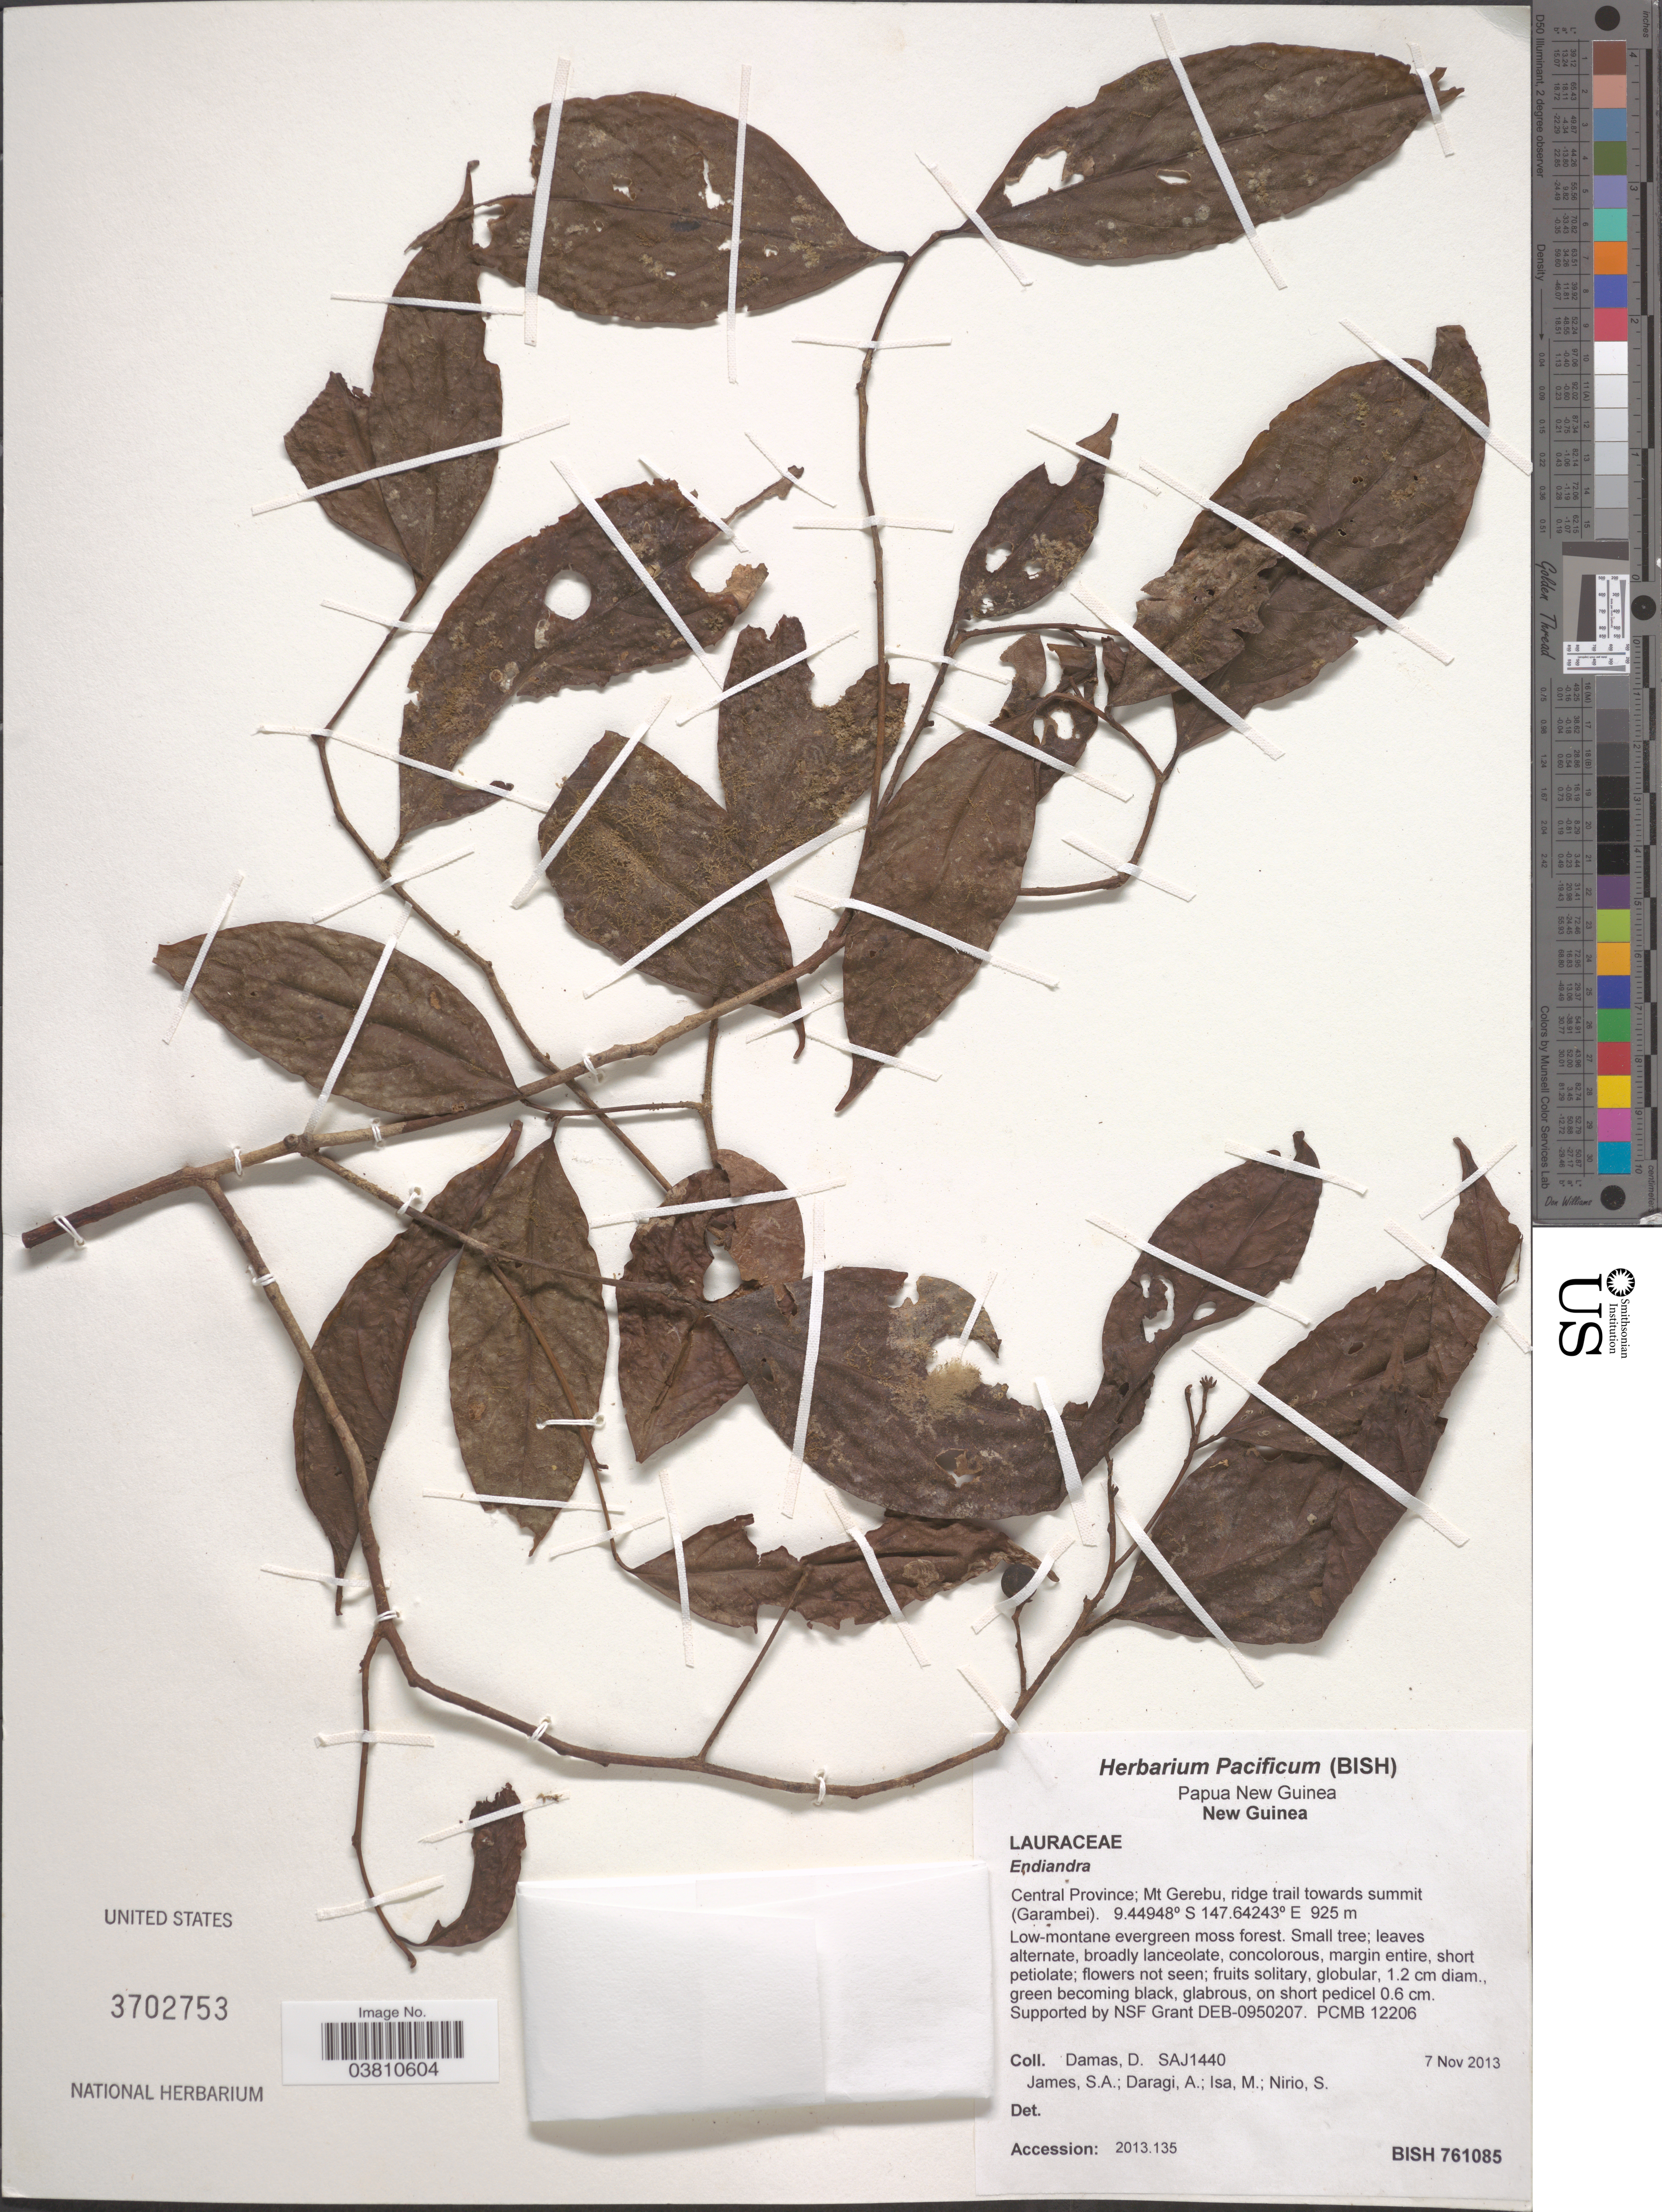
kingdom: Plantae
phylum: Tracheophyta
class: Magnoliopsida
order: Laurales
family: Lauraceae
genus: Endiandra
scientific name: Endiandra sp.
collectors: D. Damas, S. James, A. Daragi, M. Isa & S. Nirio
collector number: SAJ1440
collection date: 2013-11-07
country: Papua New Guinea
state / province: Central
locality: New Guinea. Mt Gerebu, ridge trail towards summit (Garambei).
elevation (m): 925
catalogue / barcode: US 3702753